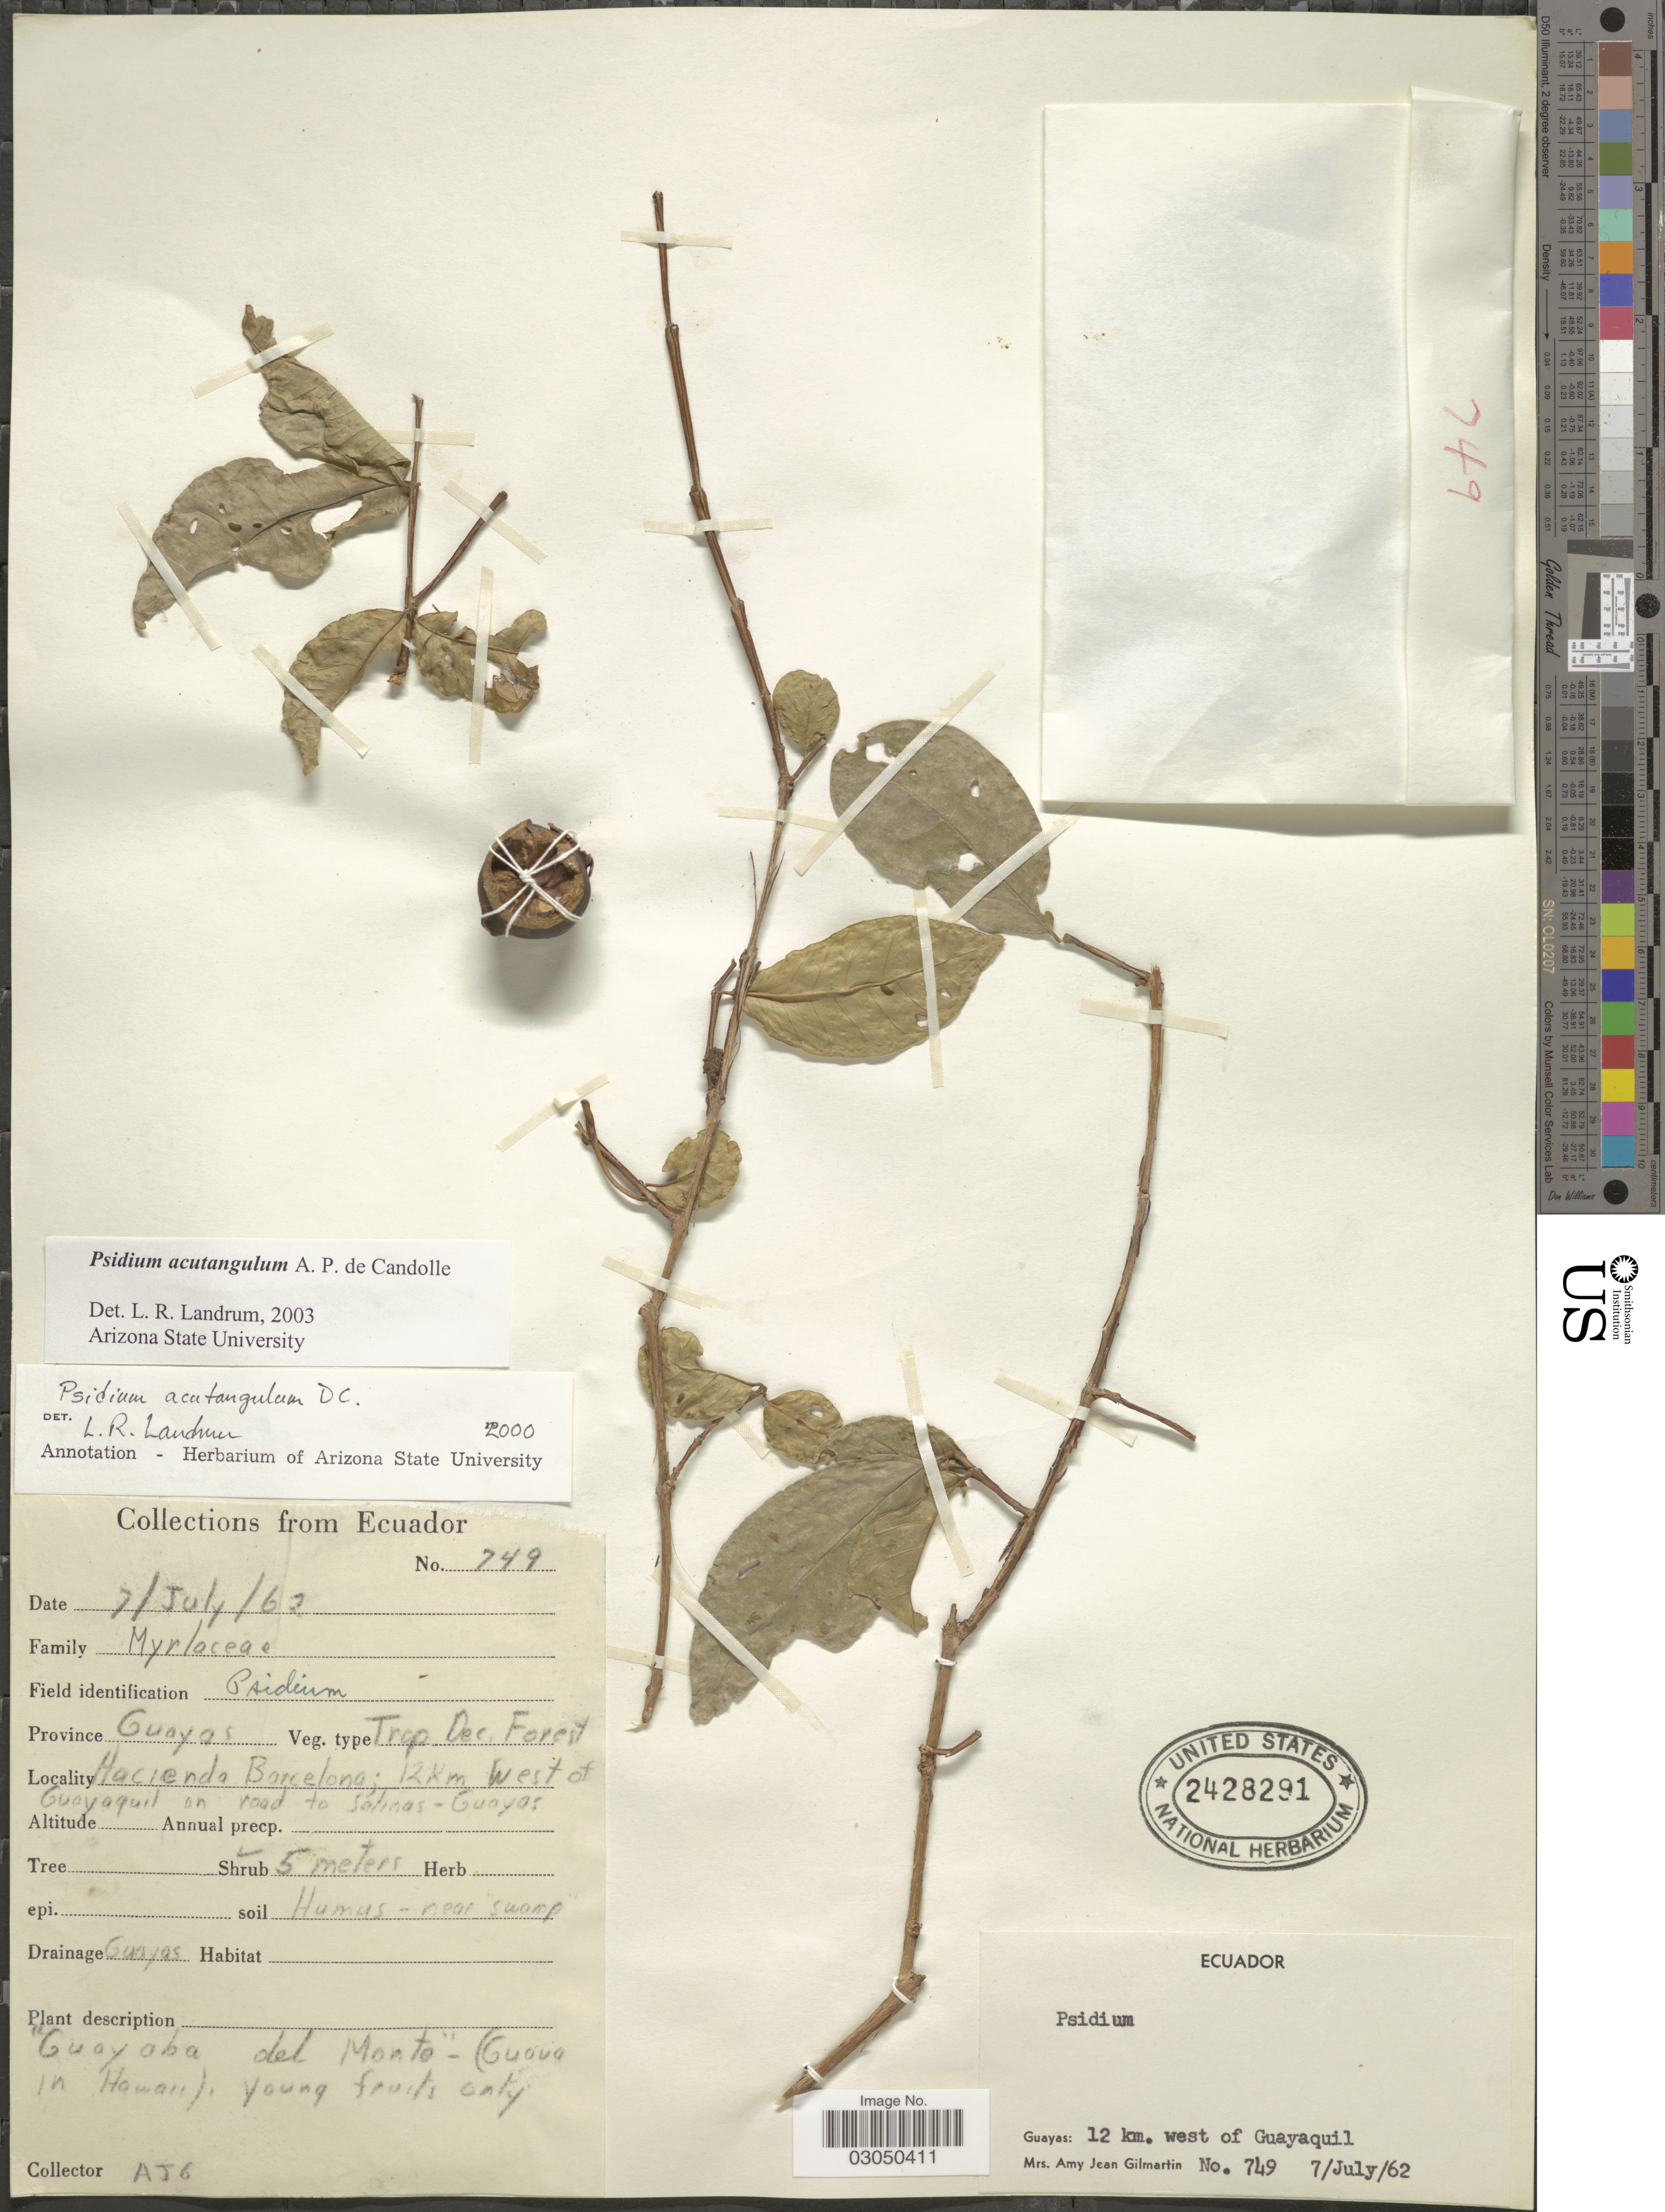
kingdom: Plantae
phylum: Tracheophyta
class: Magnoliopsida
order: Myrtales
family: Myrtaceae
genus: Psidium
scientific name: Psidium acutangulum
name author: (DC.) DC.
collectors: A. J. Gilmartin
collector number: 749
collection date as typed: Transcribed d/m/y: 7/7/62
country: Ecuador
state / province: Guayas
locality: Guayas: 12 km. west of Guayaquil. Hacienda Barcelona; 12 Km West of Guayaquil on road to Salinas-Guayas.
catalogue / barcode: US 2428291